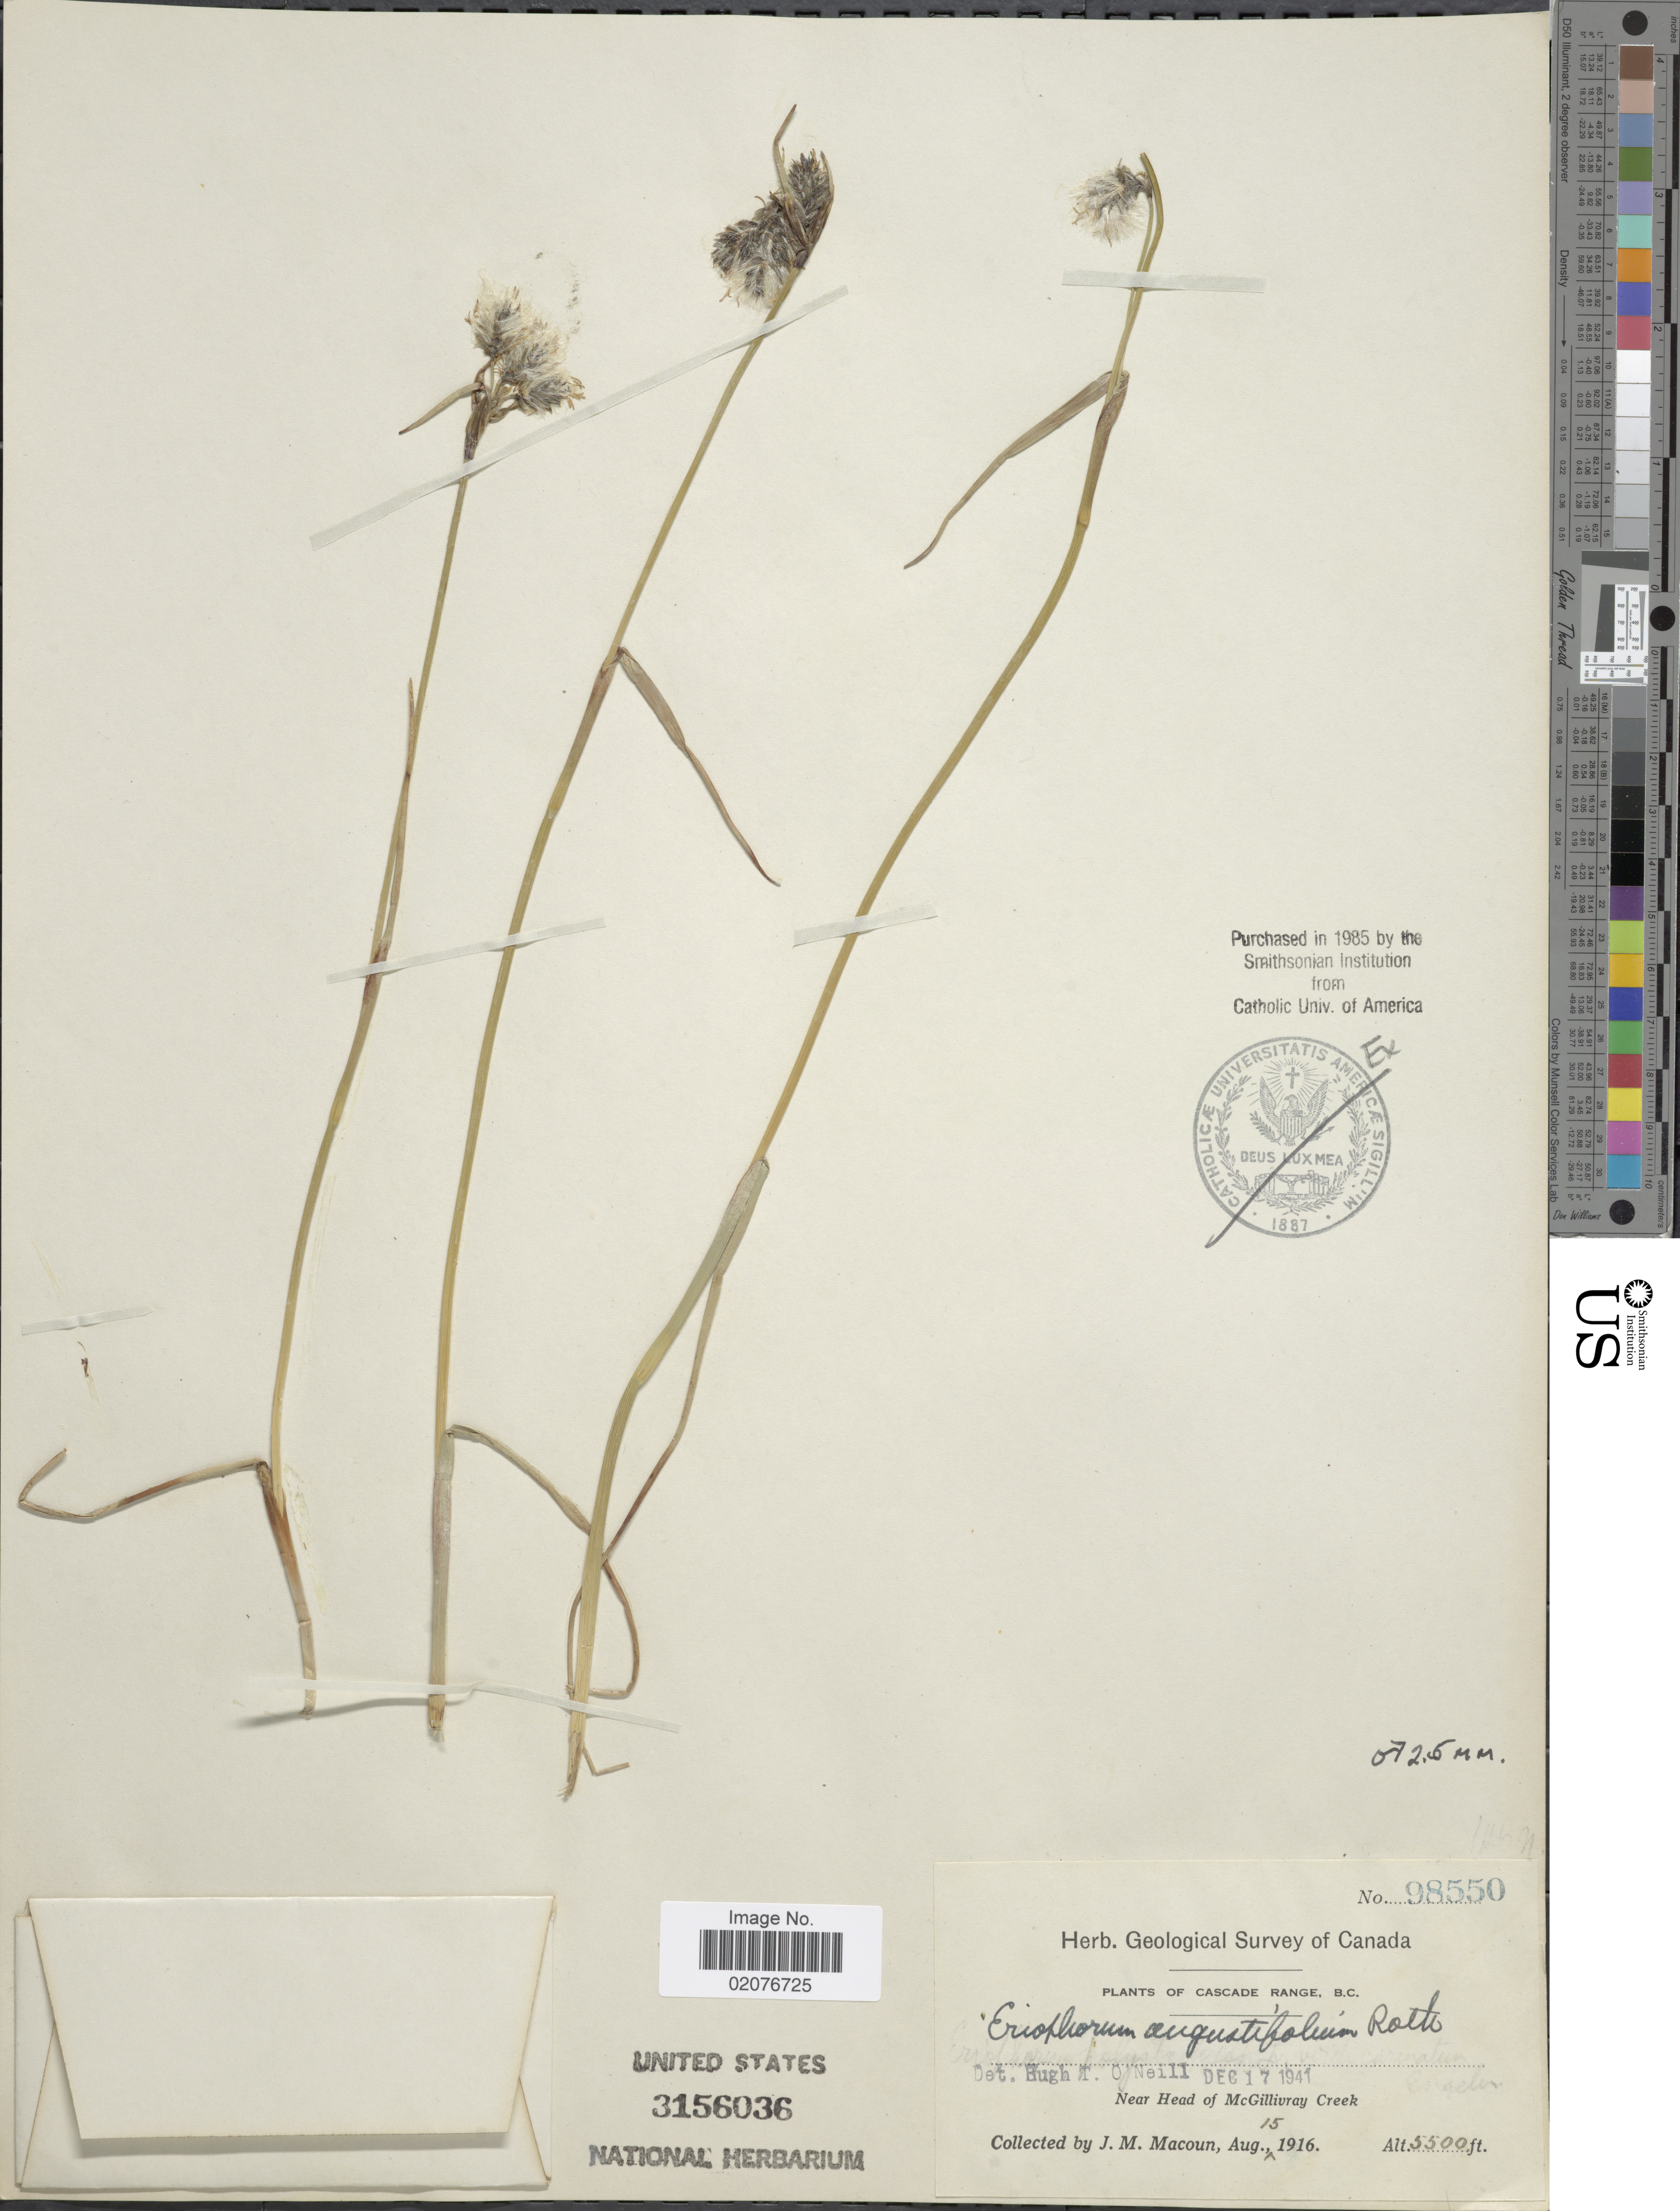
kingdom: Plantae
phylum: Tracheophyta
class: Liliopsida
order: Poales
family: Cyperaceae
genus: Eriophorum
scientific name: Eriophorum angustifolium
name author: Honck.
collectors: J. M. Macoun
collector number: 98550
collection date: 1916-08-15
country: Canada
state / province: British Columbia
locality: Cascade Range, Near Head of McGillivray Creek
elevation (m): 1676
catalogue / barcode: US 3156036